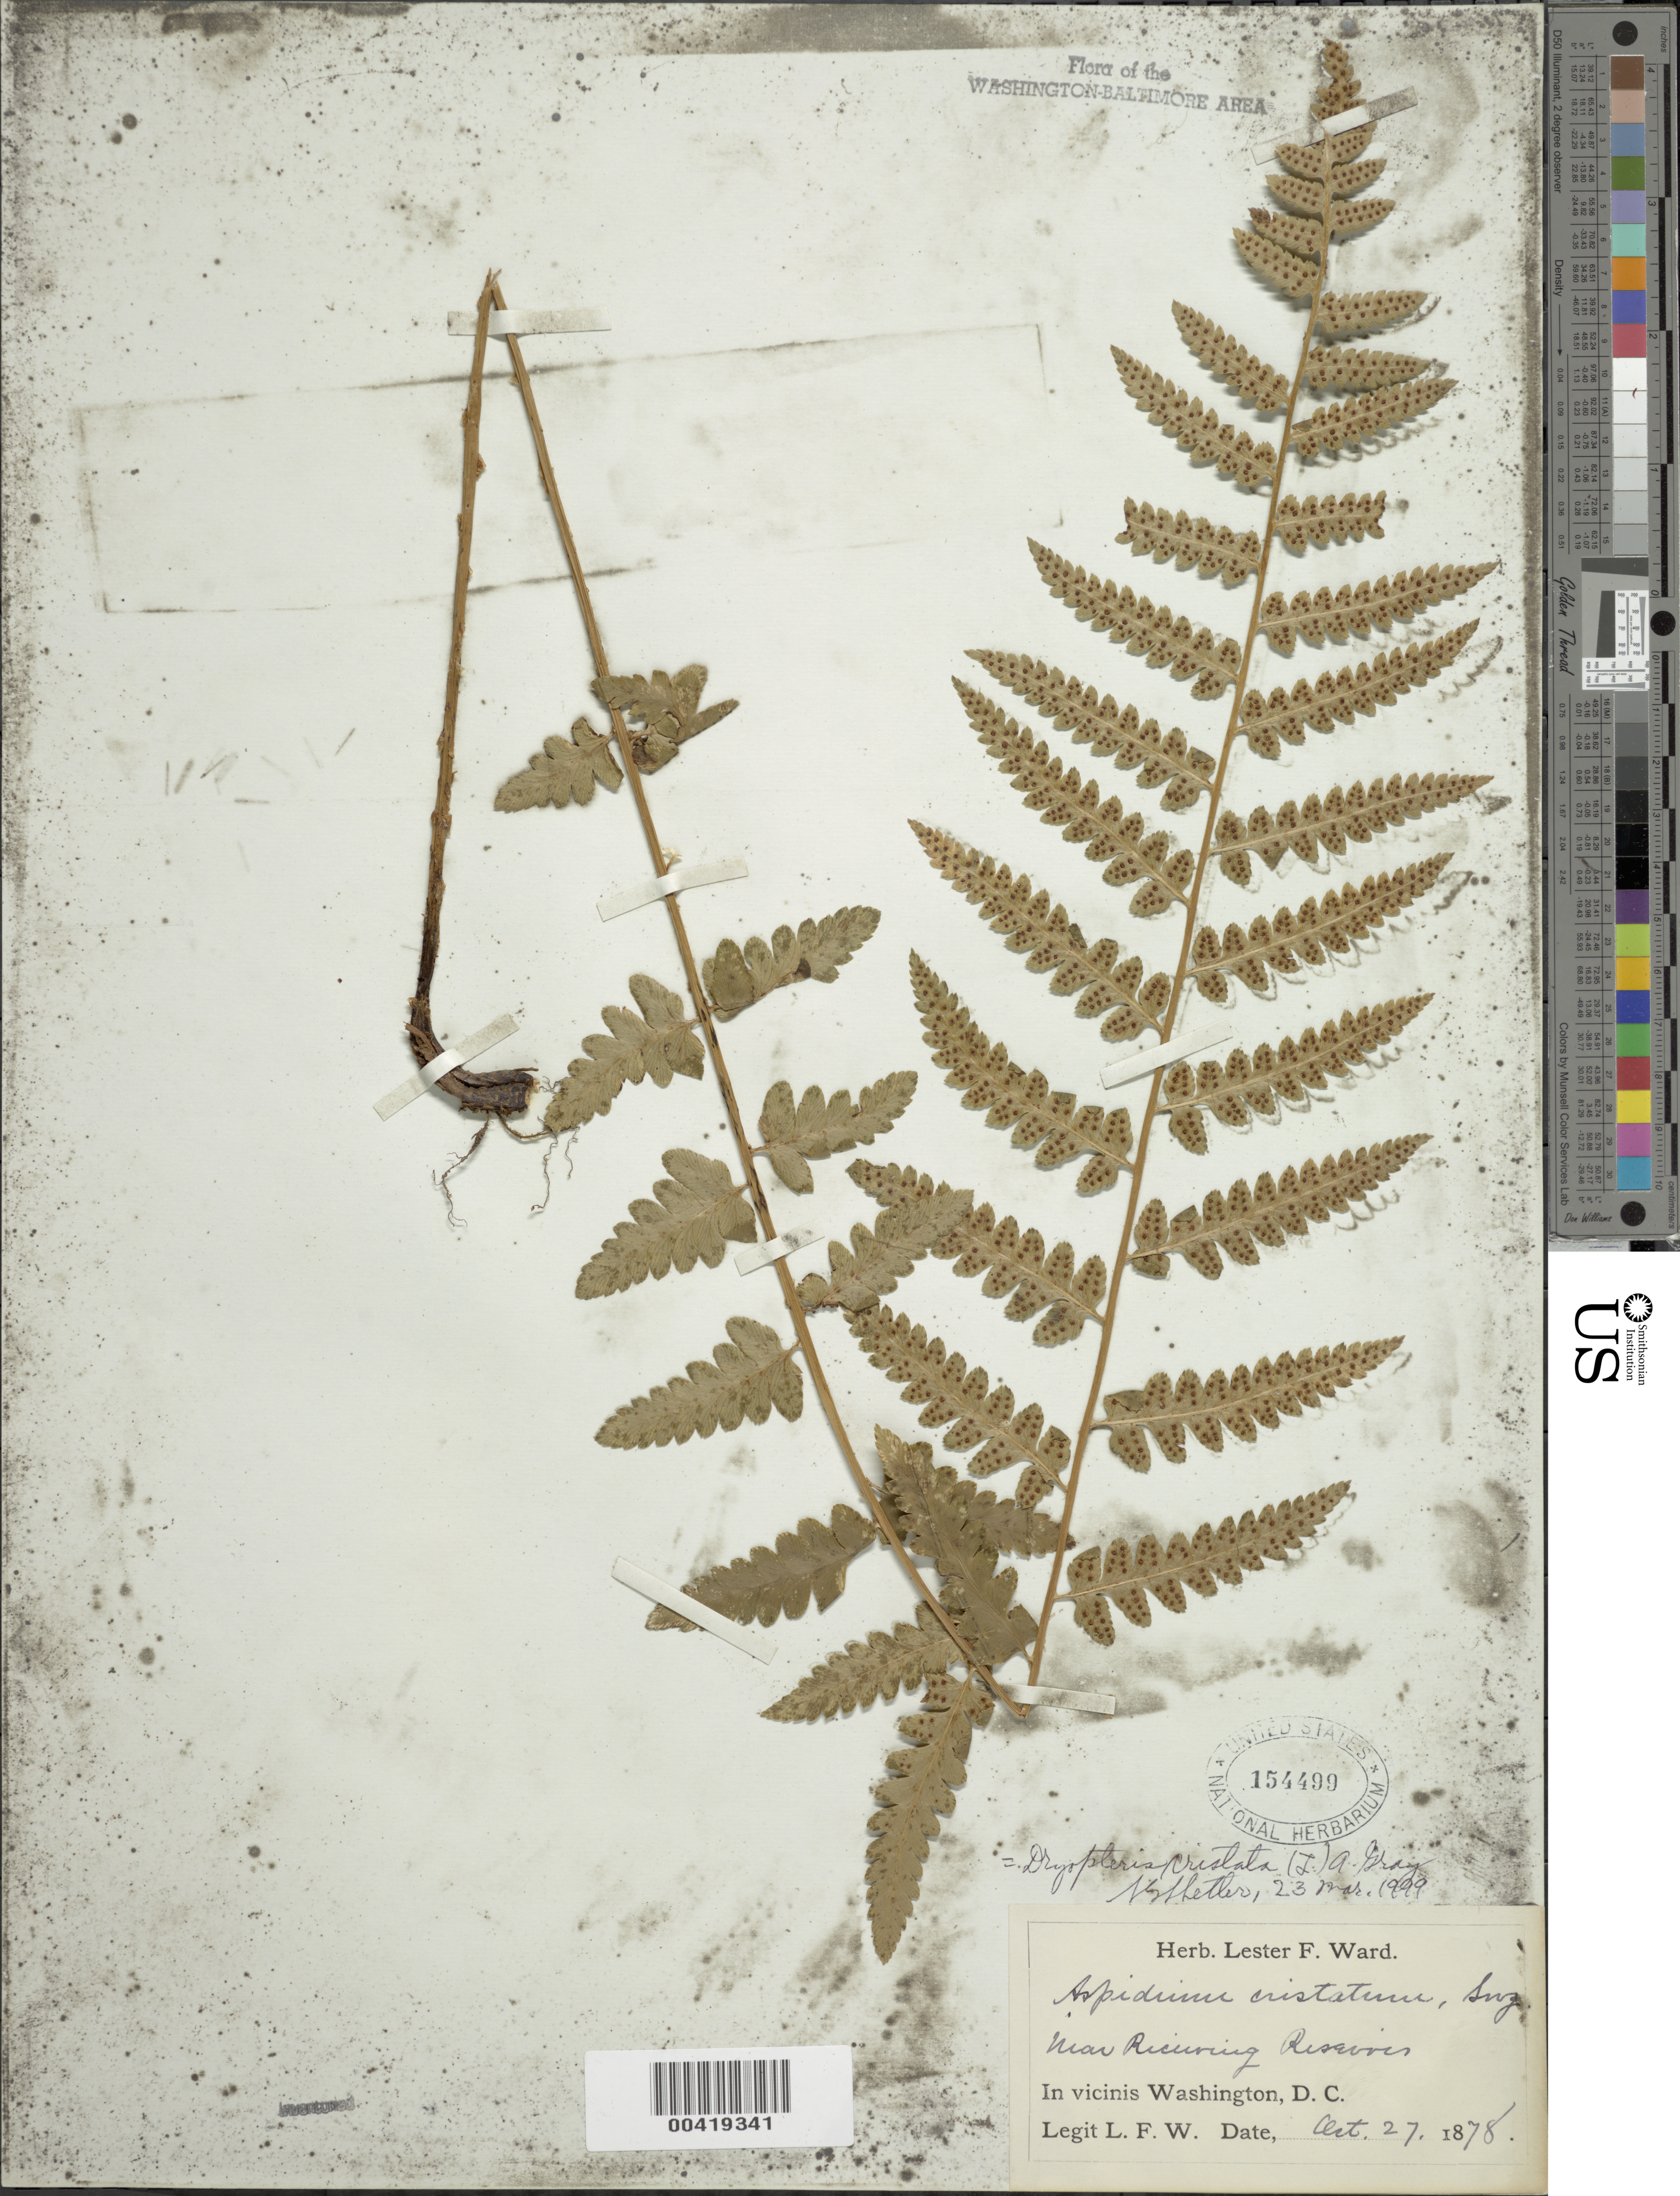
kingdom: Plantae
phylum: Tracheophyta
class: Polypodiopsida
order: Polypodiales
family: Dryopteridaceae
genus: Dryopteris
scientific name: Dryopteris cristata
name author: (L.) A. Gray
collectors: L. F. Ward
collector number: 1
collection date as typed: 27 Oct 1878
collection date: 1878-10-27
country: United States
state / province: District of Columbia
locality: Near Receiving Reservoir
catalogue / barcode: US 154499